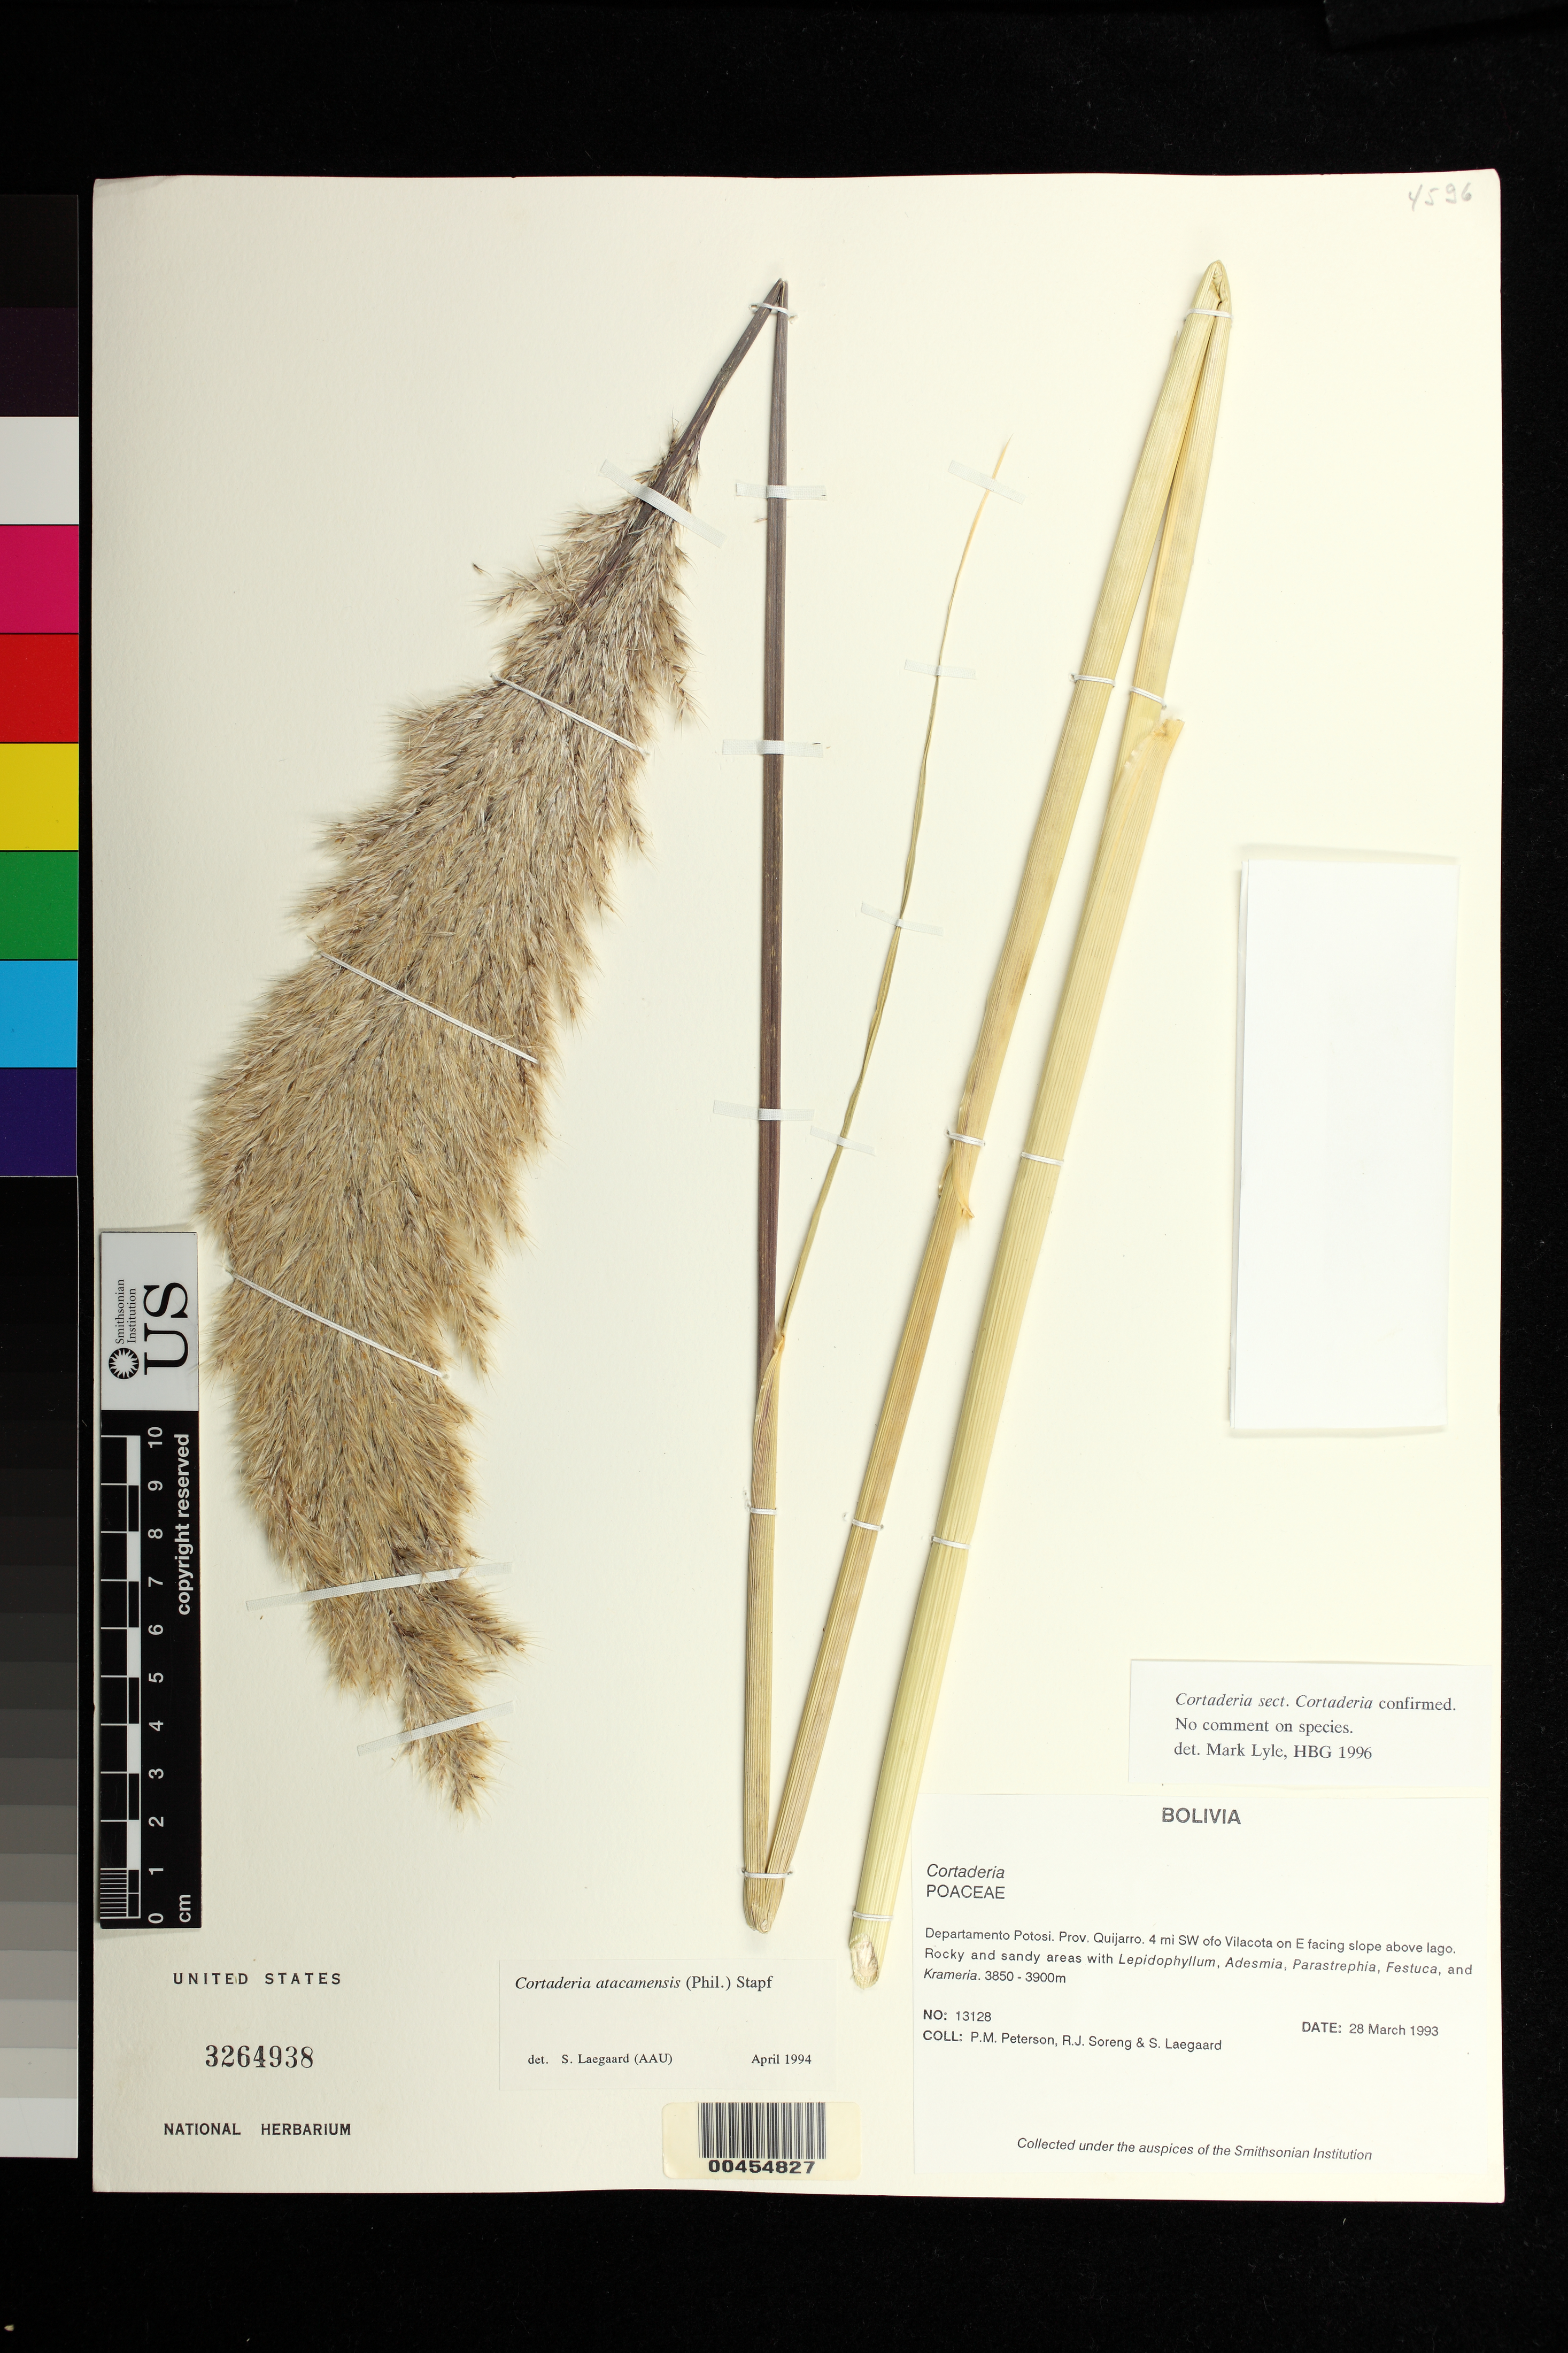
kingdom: Plantae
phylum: Tracheophyta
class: Liliopsida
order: Poales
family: Poaceae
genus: Cortaderia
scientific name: Cortaderia atacamensis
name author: (Phil.) Stapf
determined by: Lægaard, S., (AAU), University of Aarhus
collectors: P. M. Peterson, R. J. Soreng & S. Lægaard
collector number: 13128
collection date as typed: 28 Mar 1993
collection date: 1993-03-28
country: Bolivia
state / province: Potosí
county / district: Quijarro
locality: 4 mi SW of Villa Alota on E facing slope above lago.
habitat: Rocky and sandy areas with Lepidophyllum, Adesmia, Parastrephia, Festuca, and Krameria.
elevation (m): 3850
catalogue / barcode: US 3264938